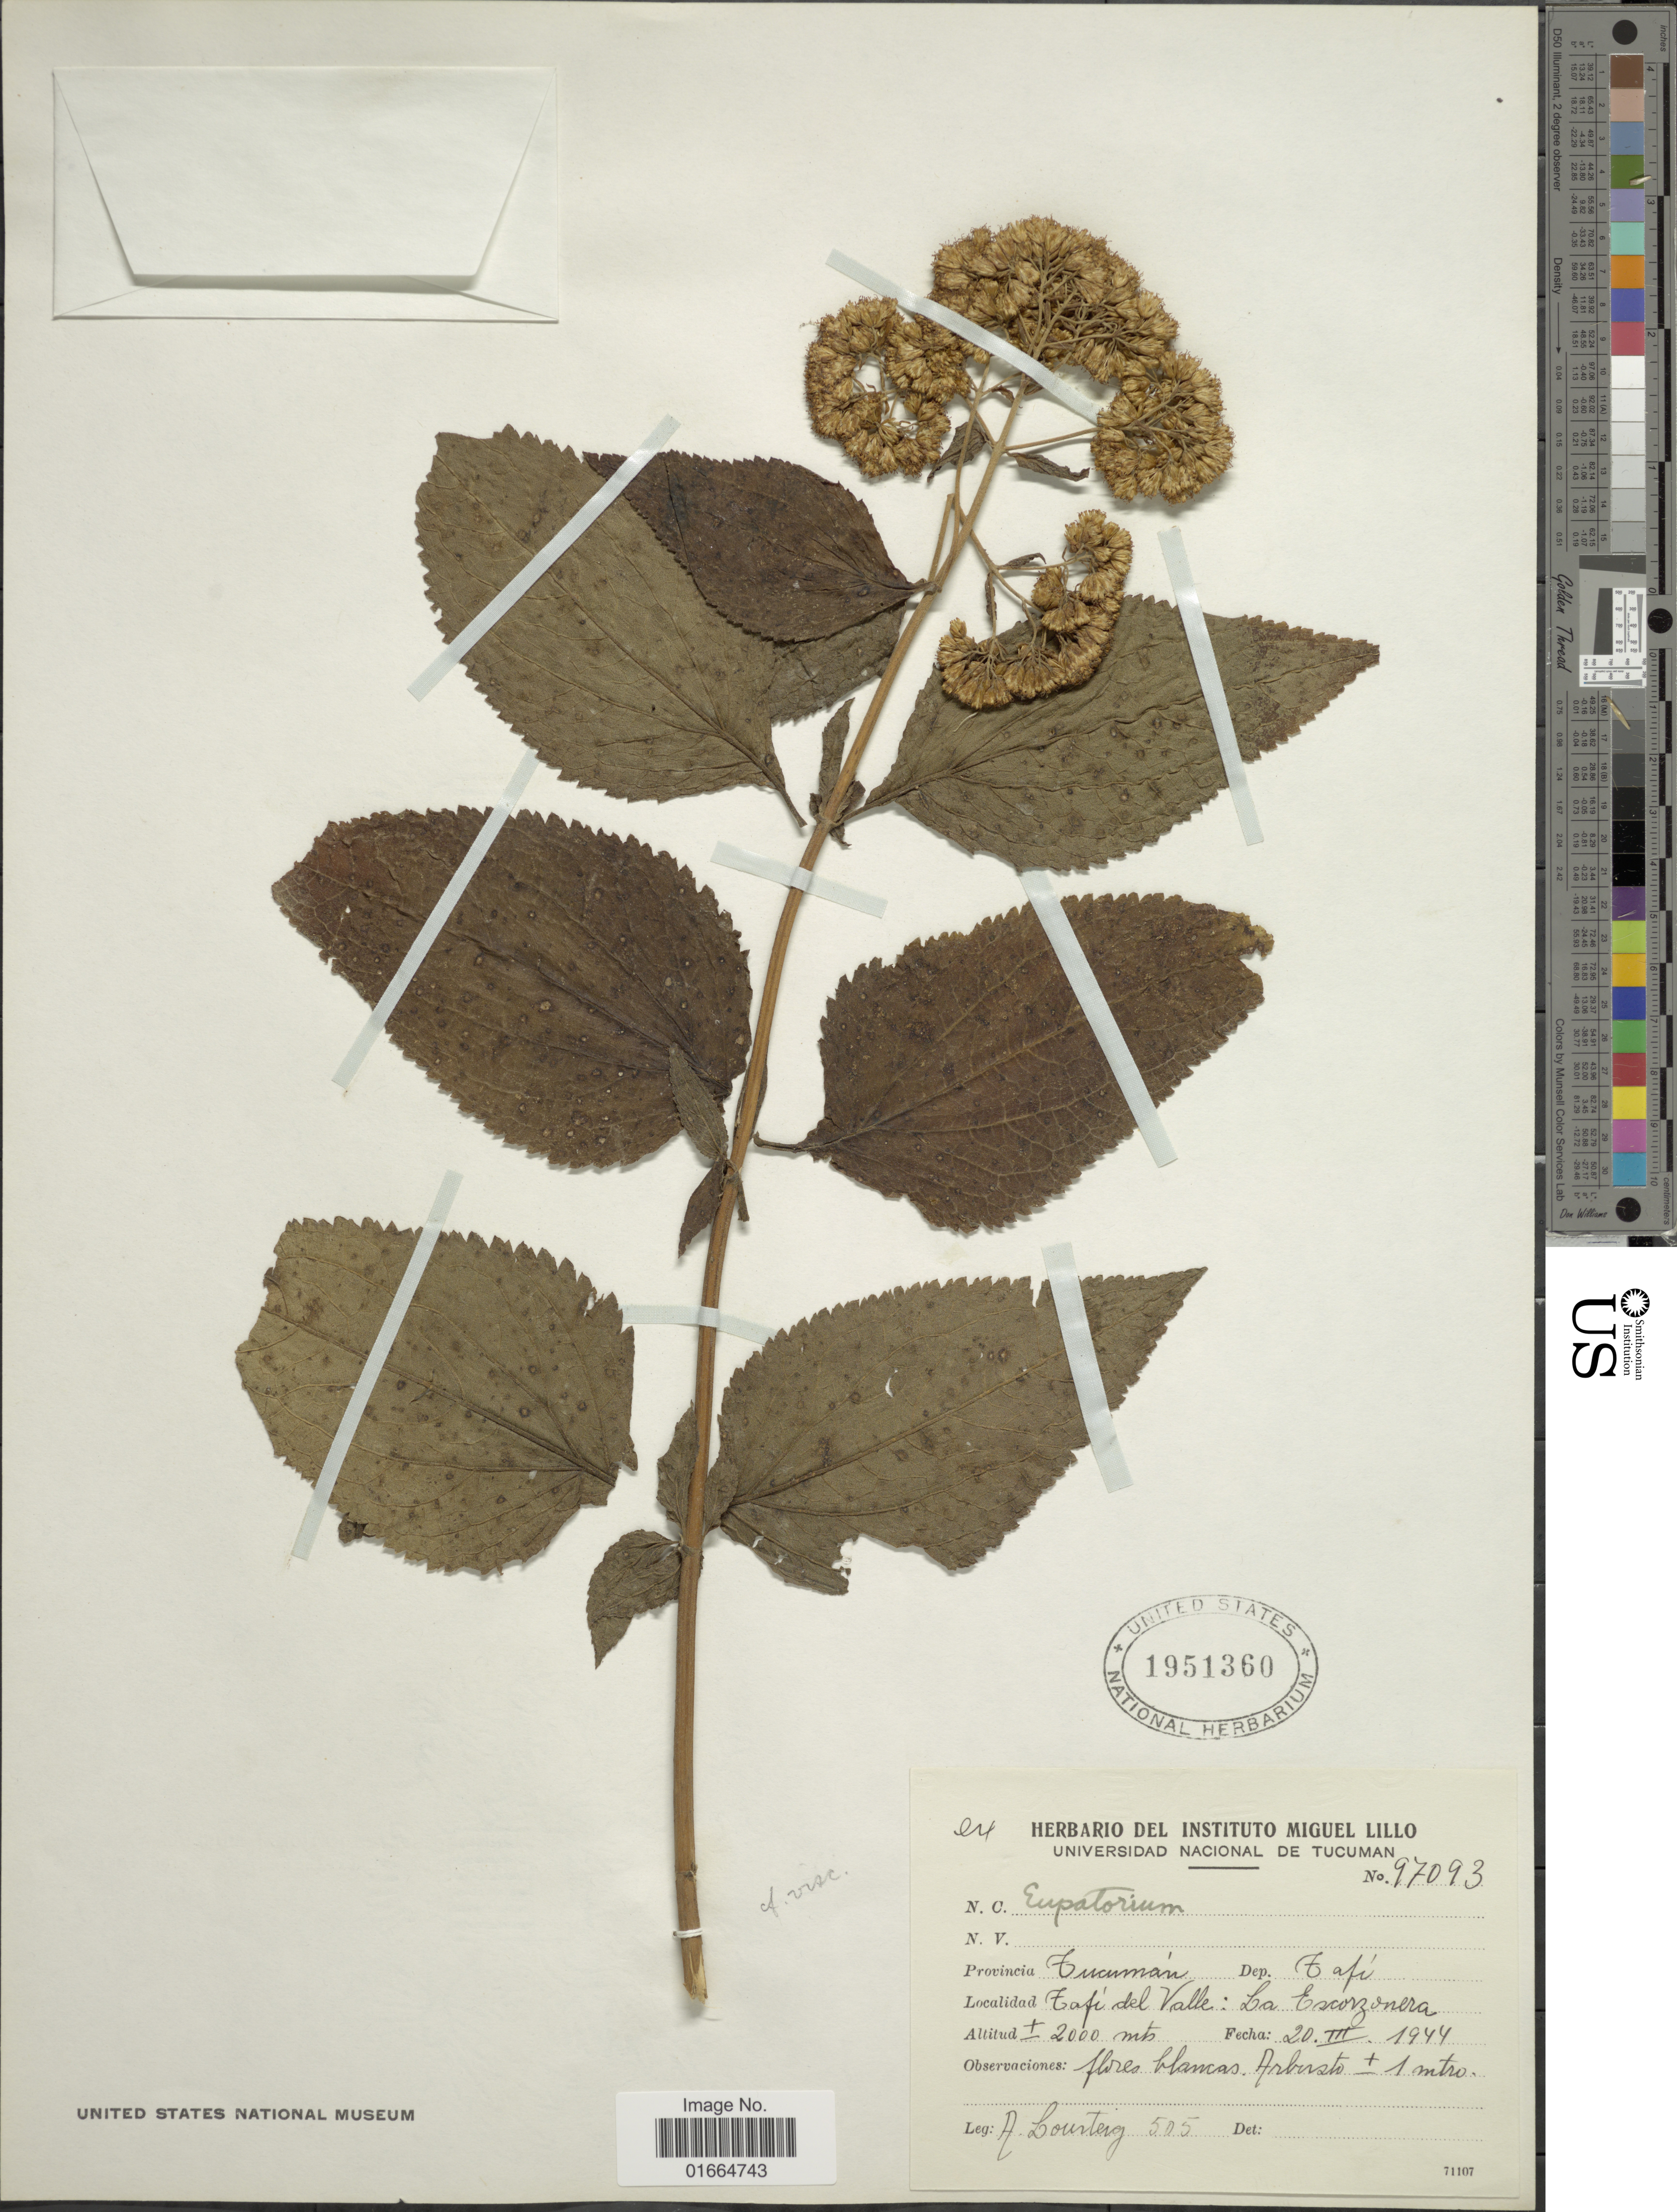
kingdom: Plantae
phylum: Tracheophyta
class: Magnoliopsida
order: Asterales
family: Asteraceae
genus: Ophryosporus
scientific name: Ophryosporus macrodon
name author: Griseb.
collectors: A. Lourteig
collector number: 505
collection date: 1944-03-20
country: Argentina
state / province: Tucuman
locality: Provincia Tucuman, Dep. Tafi, Tafi del Valle: La Escorzonera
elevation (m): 2000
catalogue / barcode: US 1951360